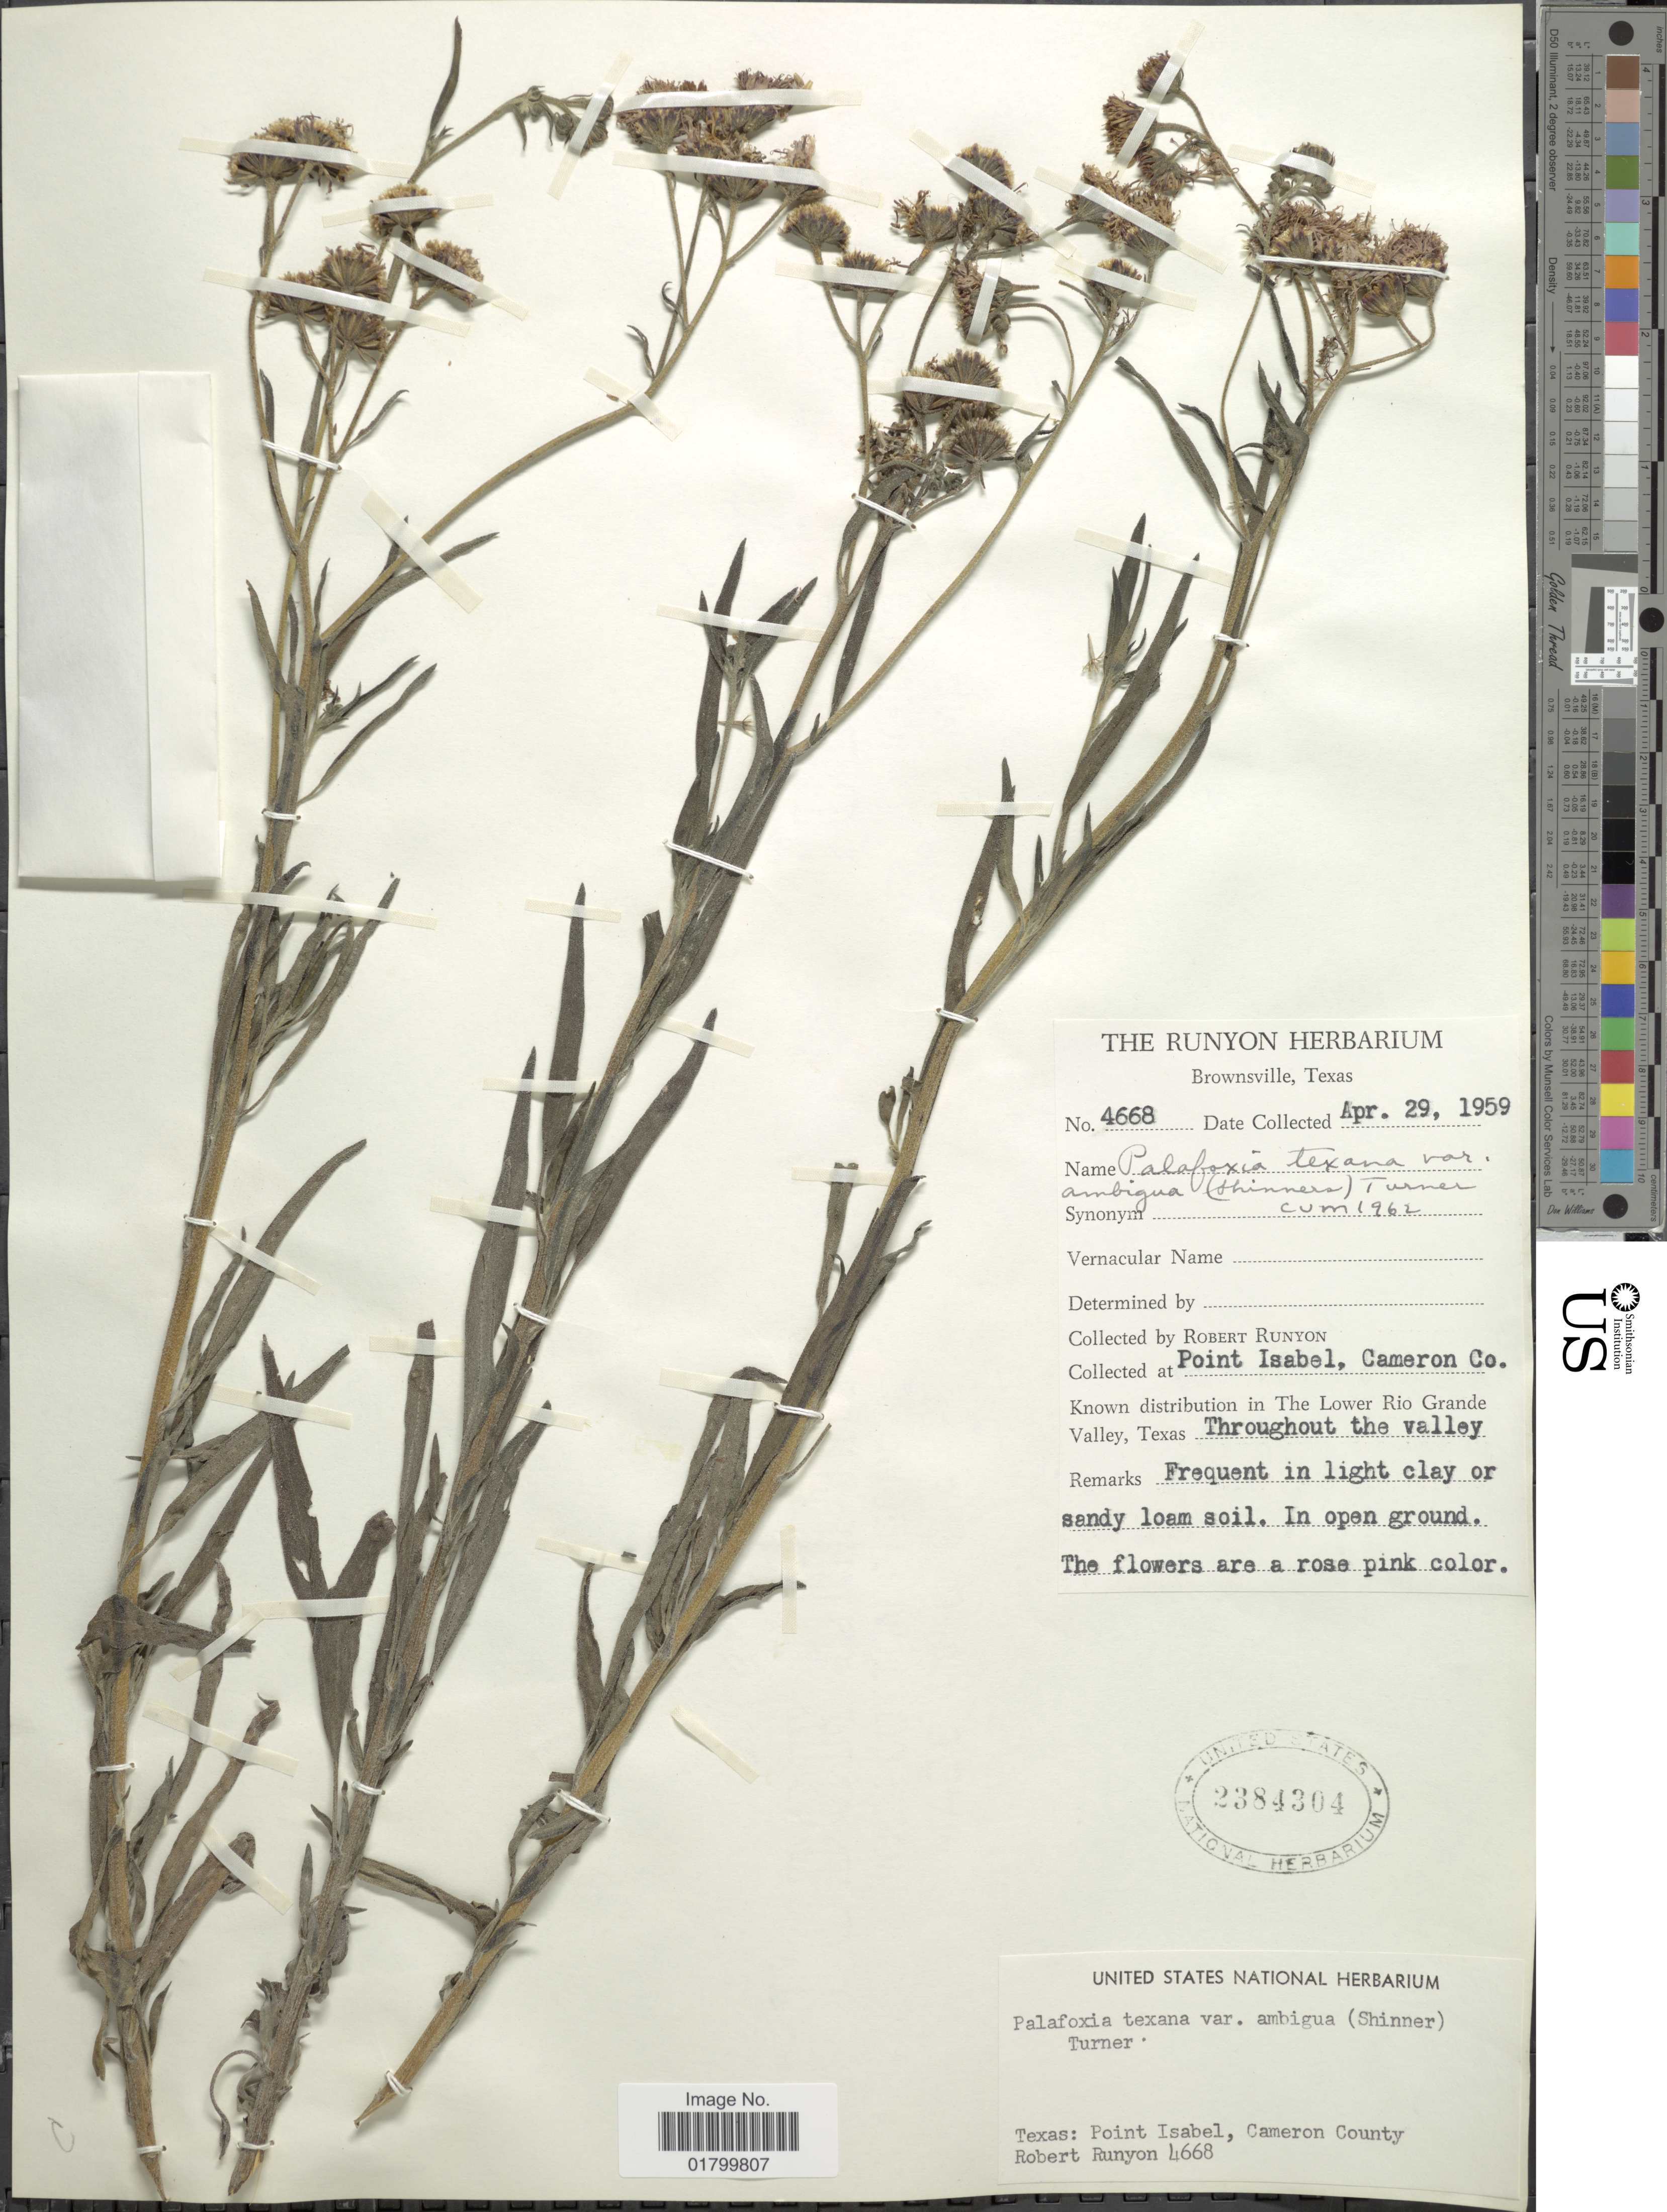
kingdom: Plantae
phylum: Tracheophyta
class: Magnoliopsida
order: Asterales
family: Asteraceae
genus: Palafoxia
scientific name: Palafoxia texana var. ambigua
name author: (Shinners) B.L. Turner & M.I. Morris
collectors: R. Runyon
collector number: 4668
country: United States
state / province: Texas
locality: Texas: Point Isabel, Cameron County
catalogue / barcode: US 2384304